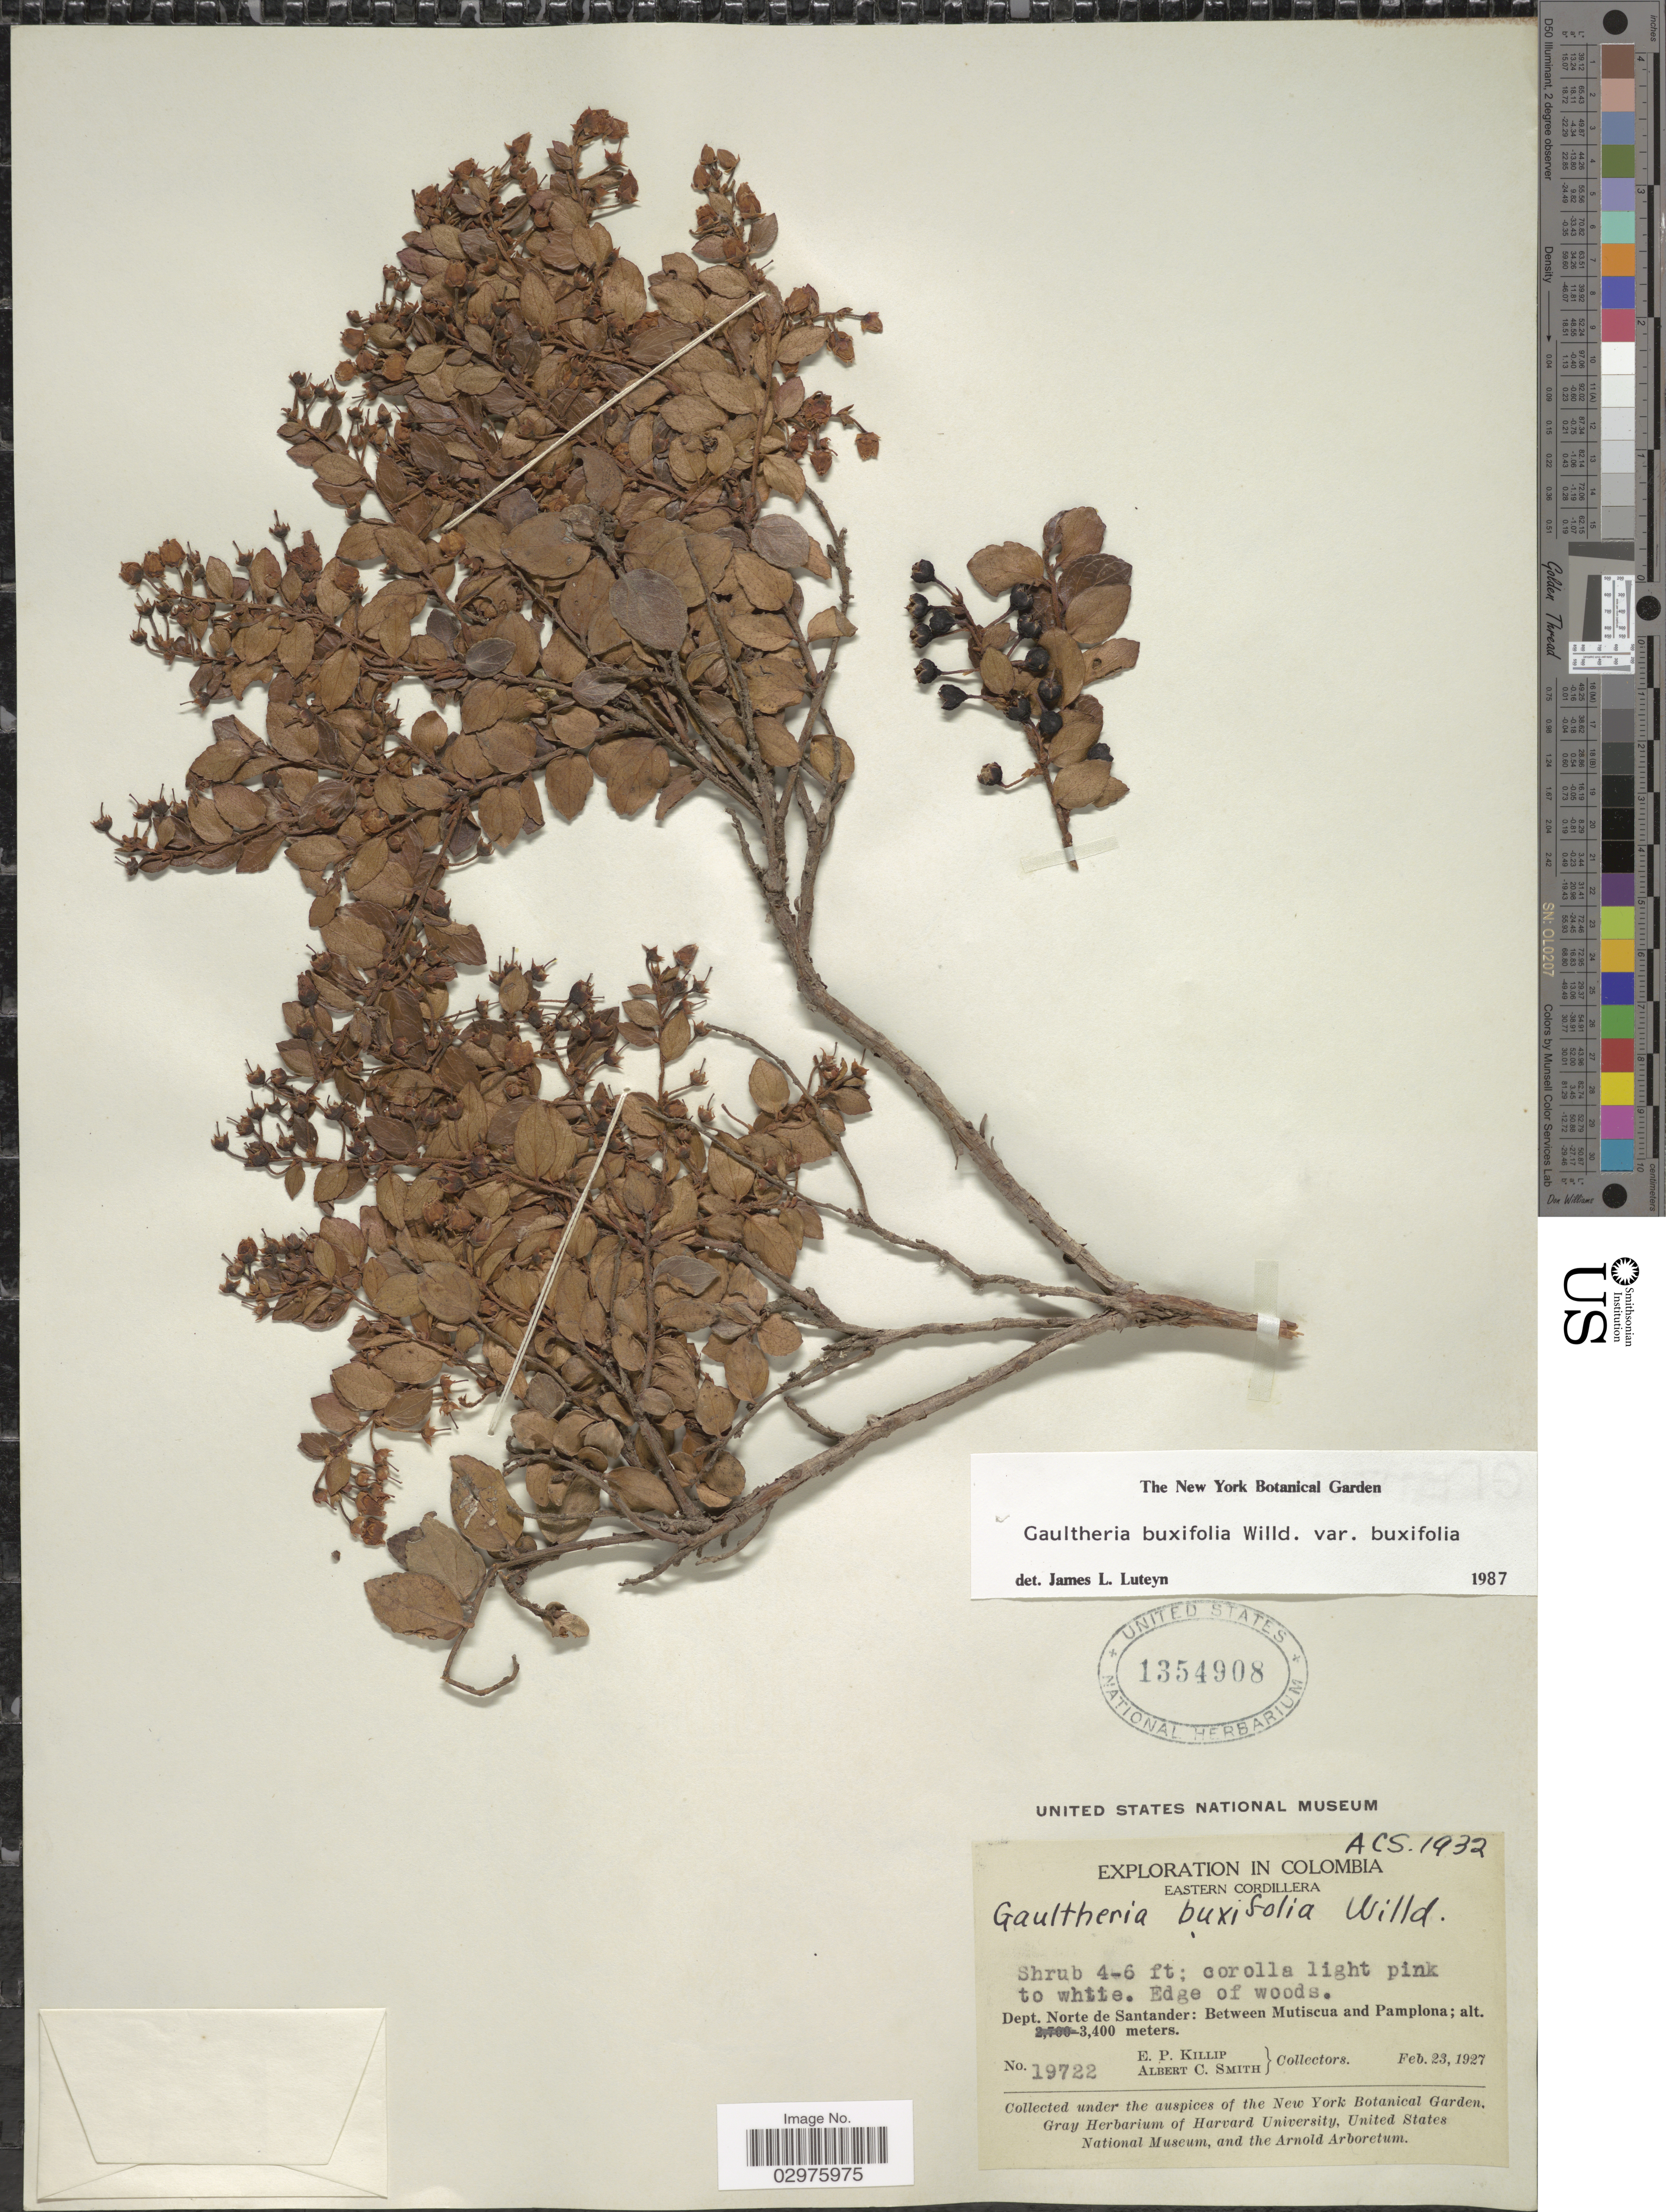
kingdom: Plantae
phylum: Tracheophyta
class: Magnoliopsida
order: Ericales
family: Ericaceae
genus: Gaultheria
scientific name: Gaultheria buxifolia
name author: Willd.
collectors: E. P. Killip & A. C. Smith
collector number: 19722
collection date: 1927-02-23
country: Colombia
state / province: Norte de Santander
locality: Eastern Cordillera. Dept. Norte de Santander: Between Mutiscua and Pamplona.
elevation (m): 3400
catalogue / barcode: US 1354908